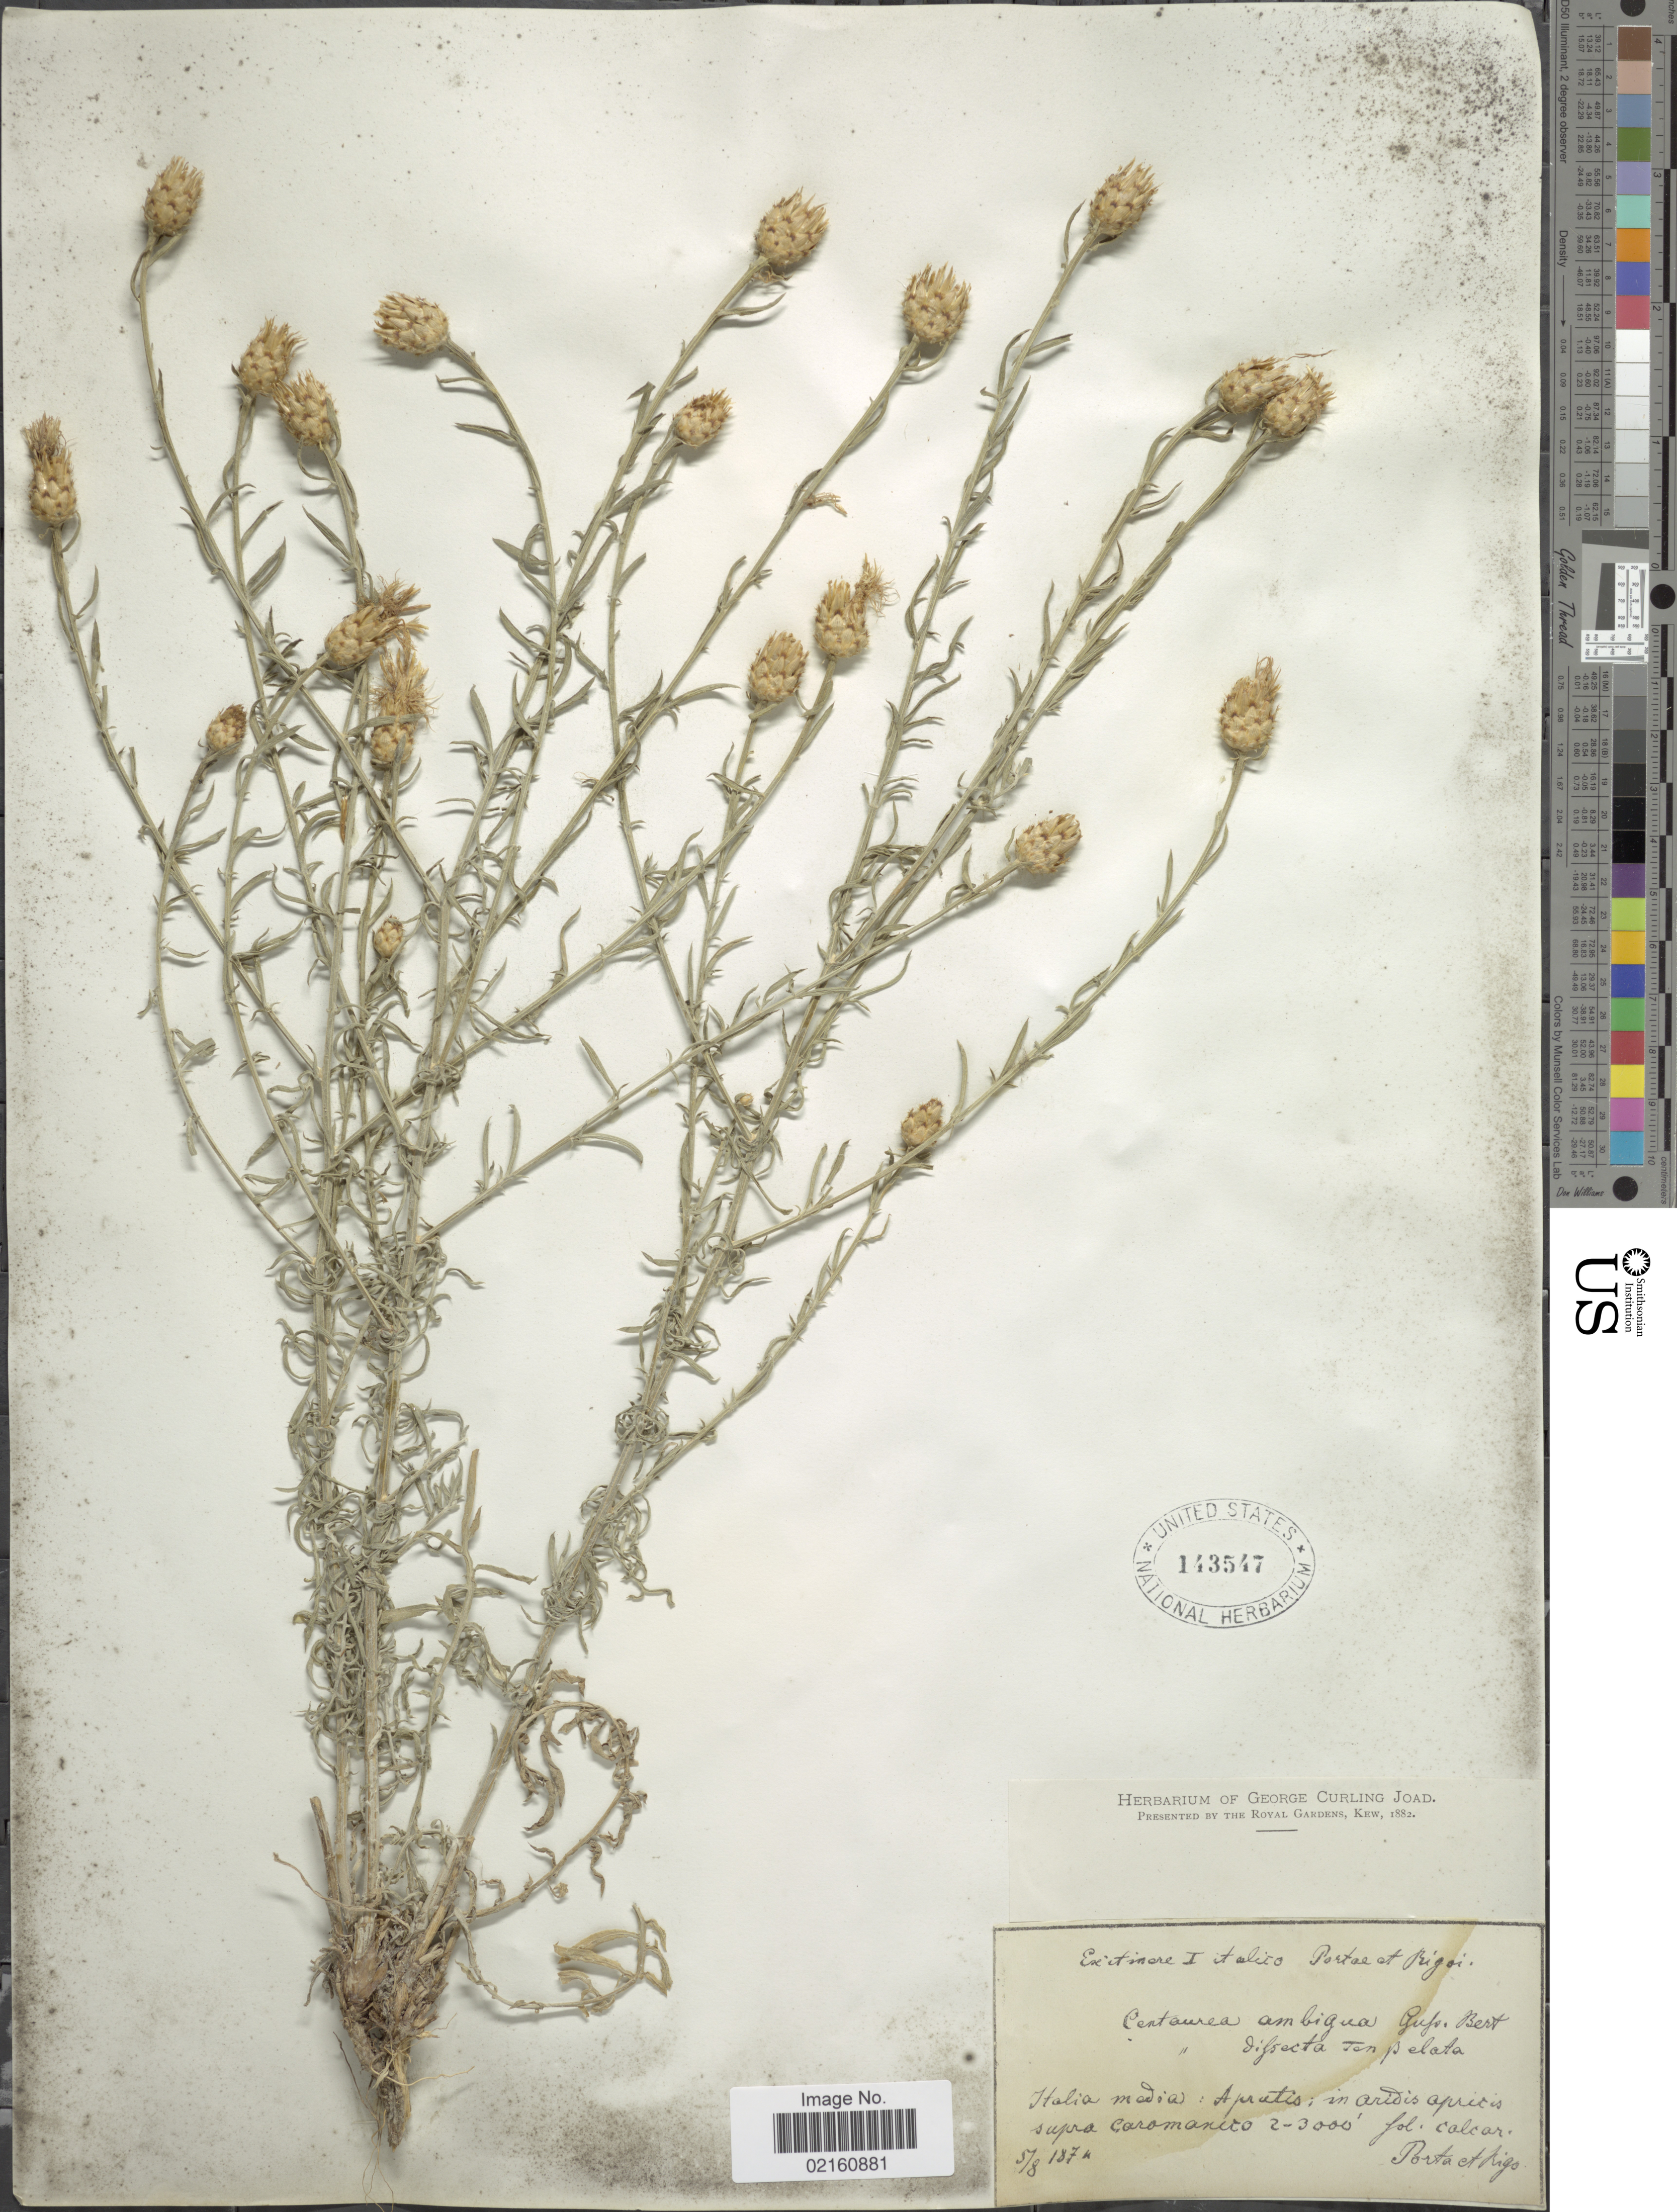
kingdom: Plantae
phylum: Tracheophyta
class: Magnoliopsida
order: Asterales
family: Asteraceae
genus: Centaurea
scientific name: Centaurea ambigua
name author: Guss.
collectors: -- Porta & -- Rigo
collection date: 1874-08-05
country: Italy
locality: Italia media, Aprutis, supra Caramanico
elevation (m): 610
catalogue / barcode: US 143547